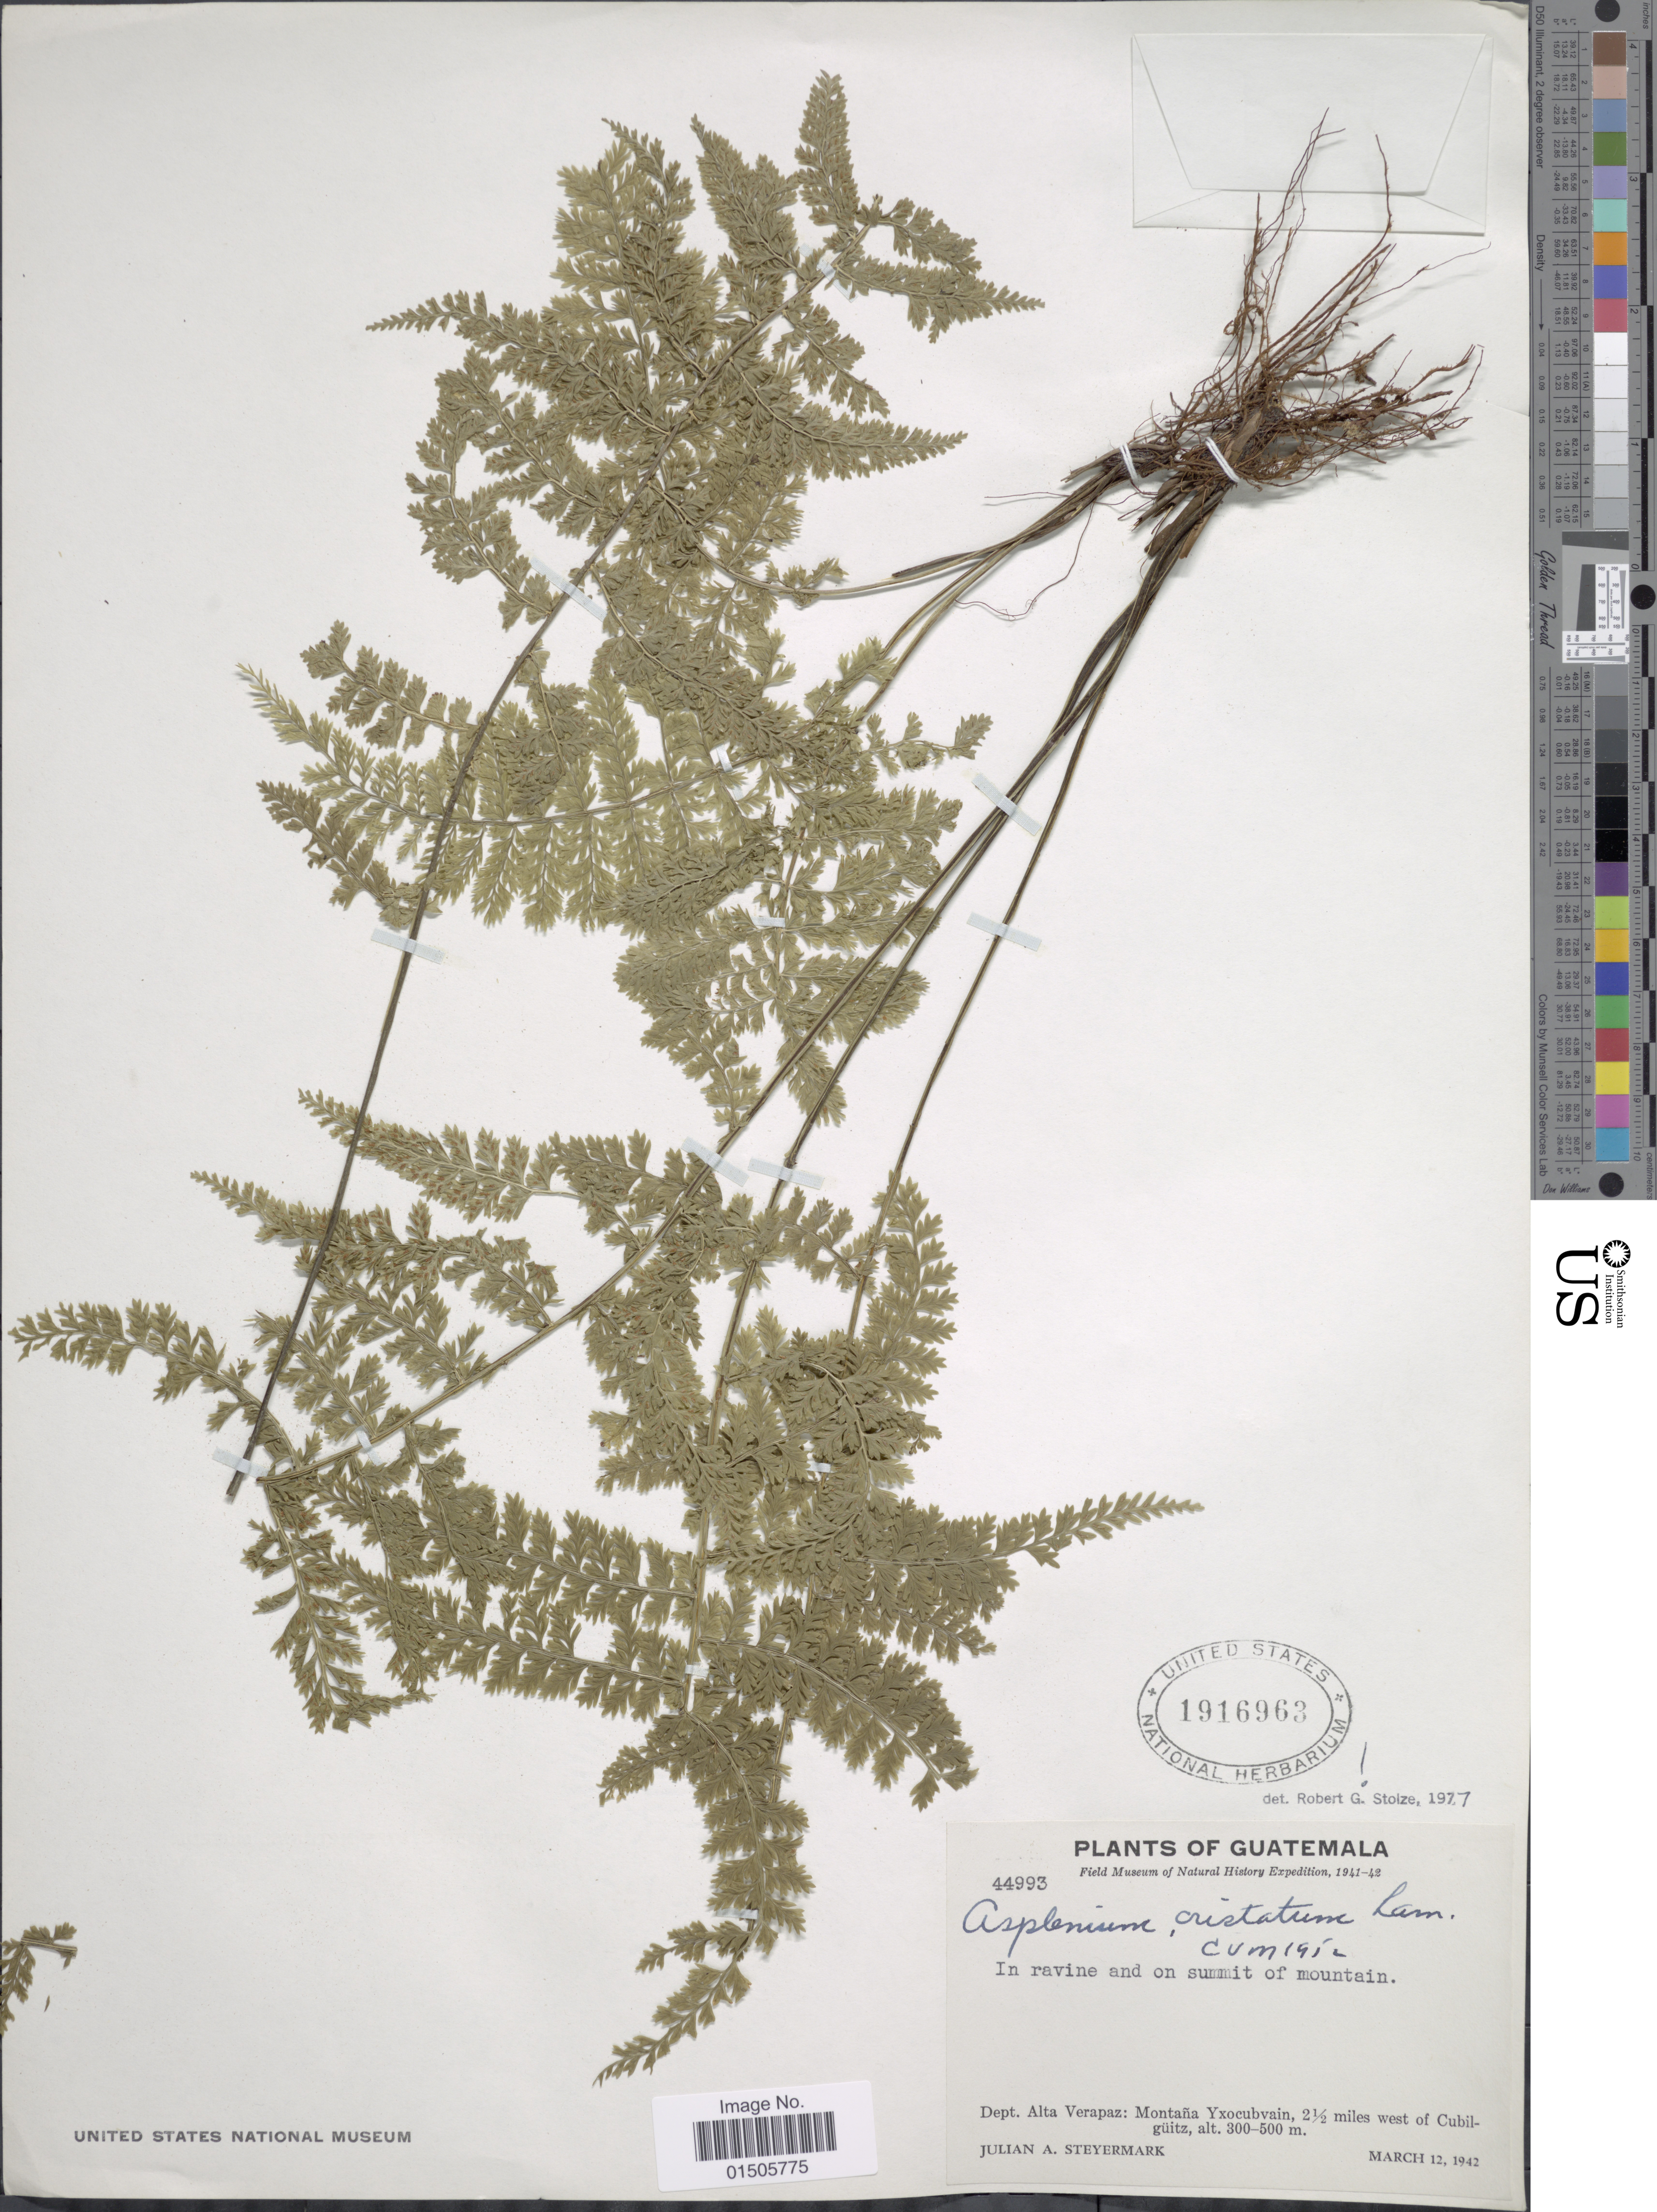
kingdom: Plantae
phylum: Tracheophyta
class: Polypodiopsida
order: Polypodiales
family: Aspleniaceae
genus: Asplenium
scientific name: Asplenium cristatum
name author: Lam.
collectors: J. Steyermark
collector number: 44993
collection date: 1942-03-12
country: Guatemala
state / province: Alta Verapaz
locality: Montana Yxocubvain, 2 1/2 miles west of Cubilguitz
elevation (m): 300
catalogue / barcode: US 1916963